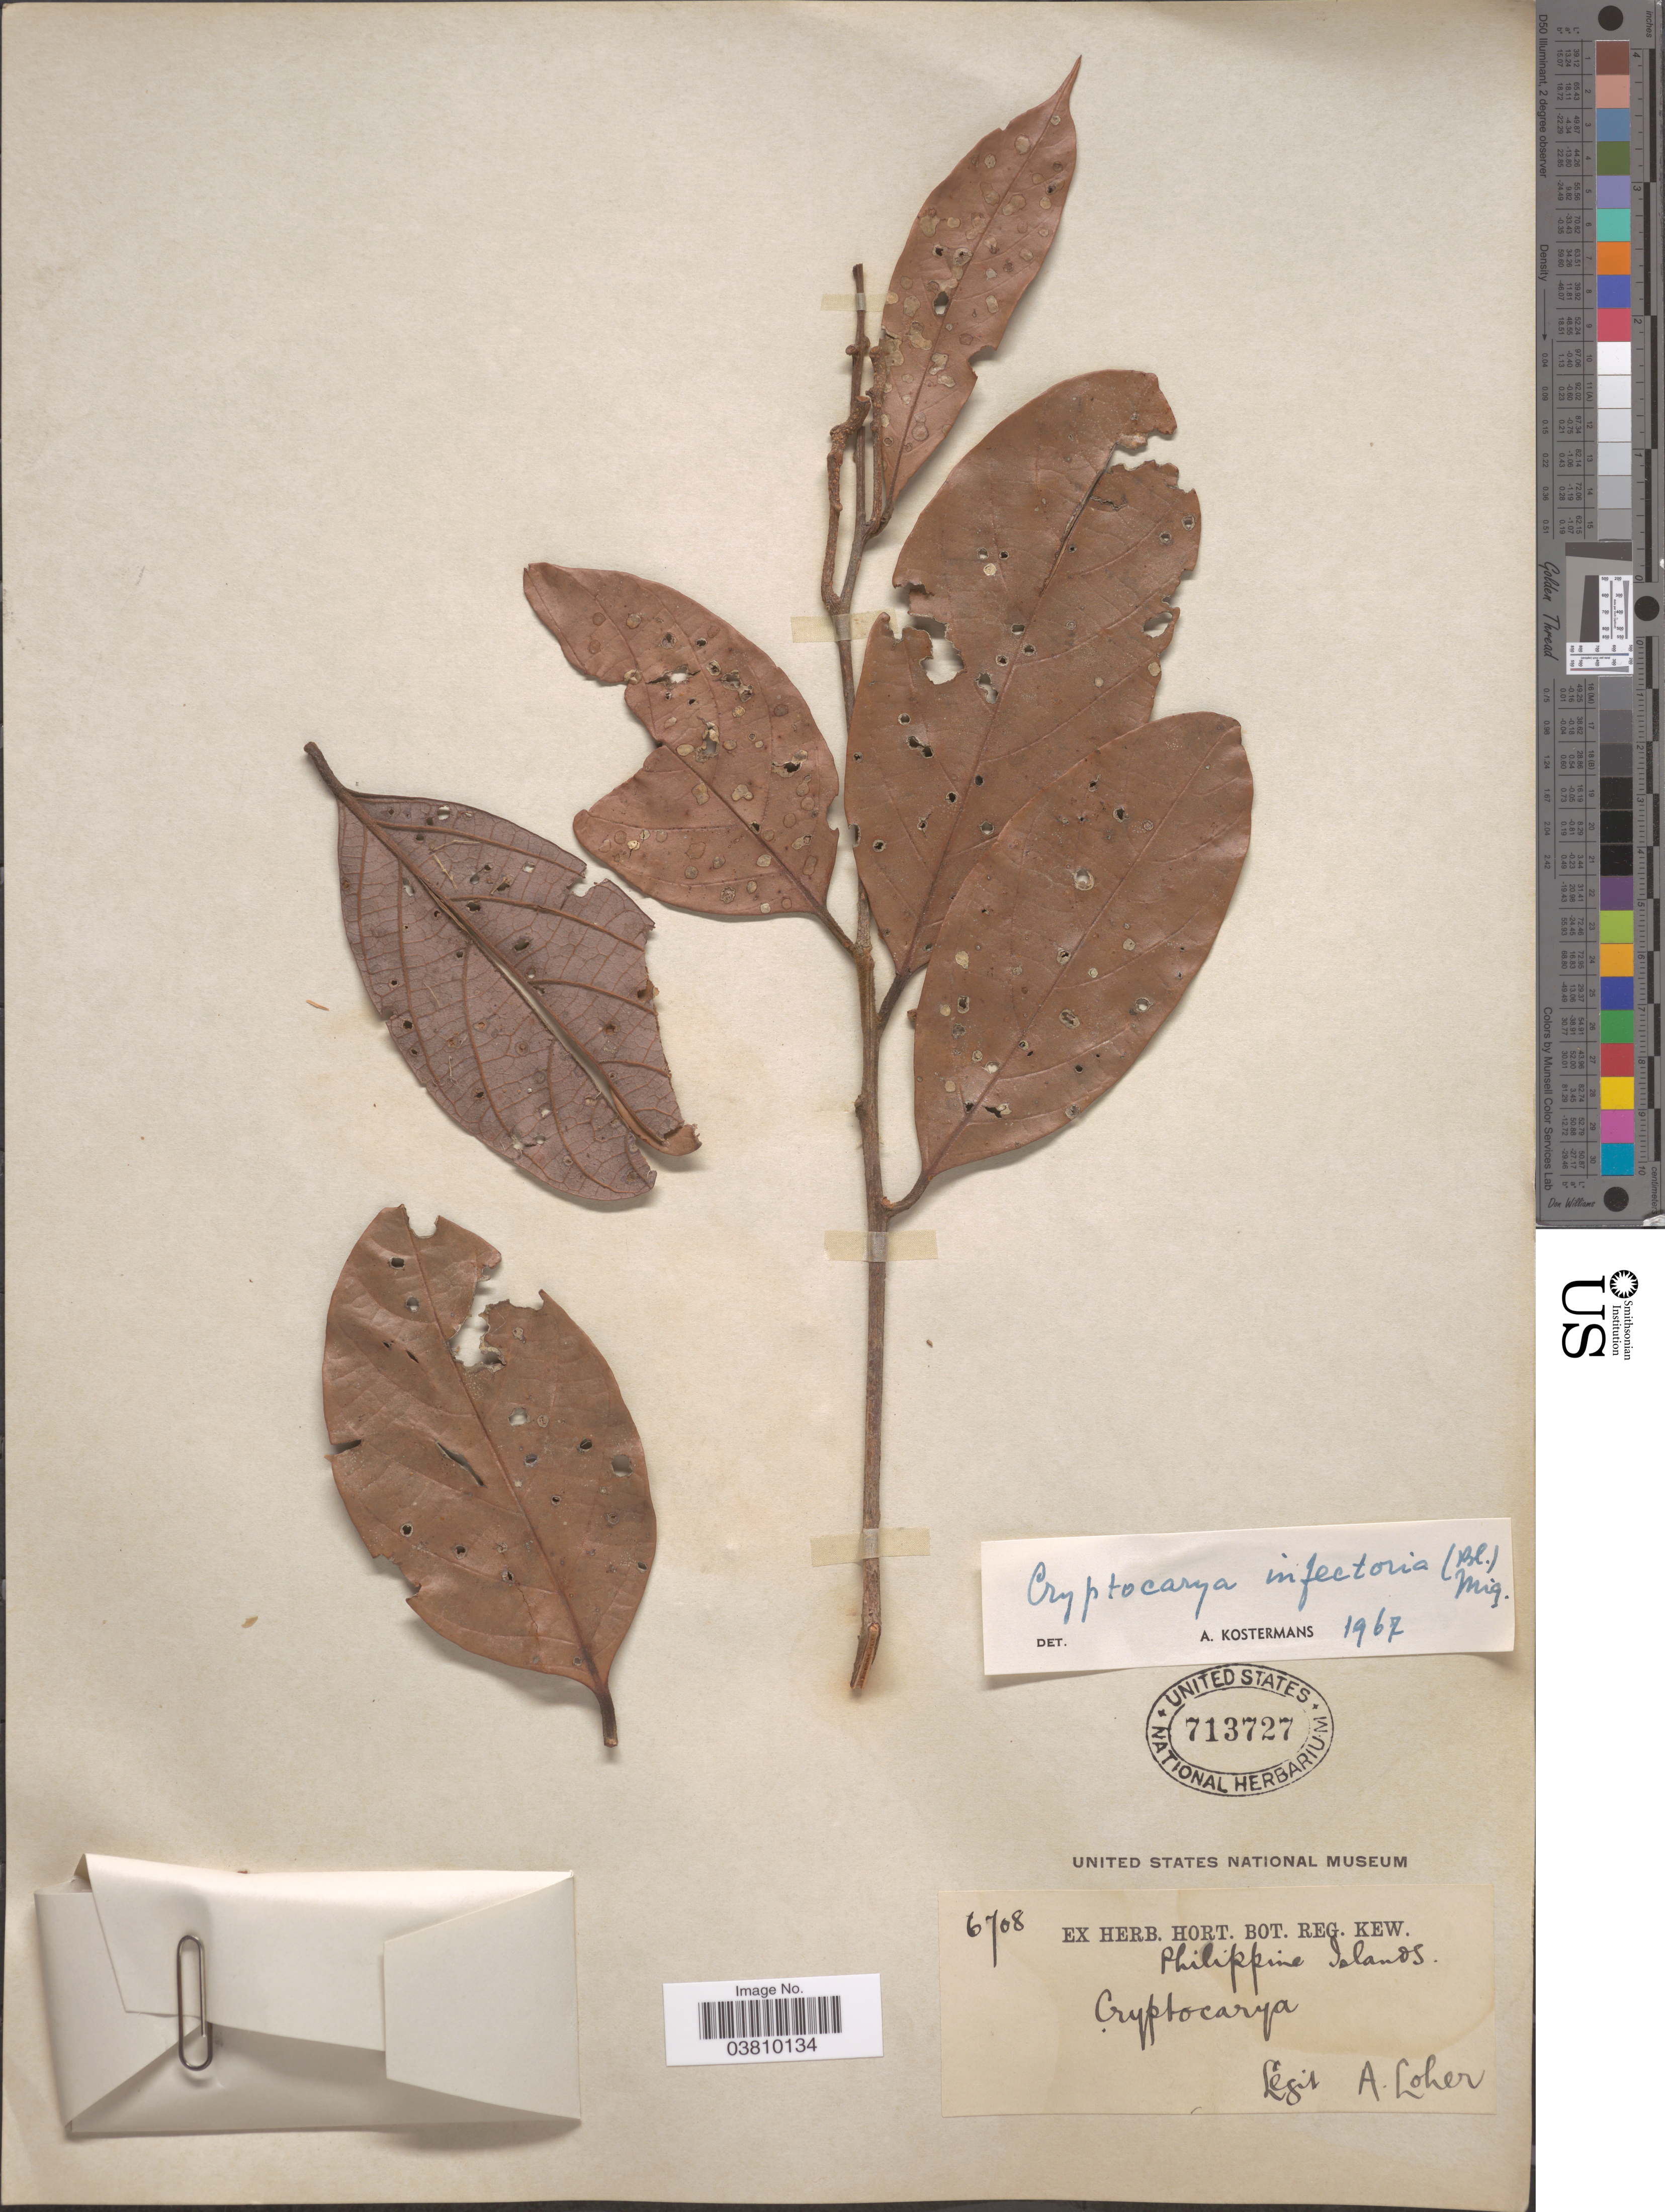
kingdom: Plantae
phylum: Tracheophyta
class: Magnoliopsida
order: Laurales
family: Lauraceae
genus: Cryptocarya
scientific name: Cryptocarya infectoria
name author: Miq.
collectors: A. Loher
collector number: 6708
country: Philippines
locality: Philippine Islands.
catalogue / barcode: US 713727